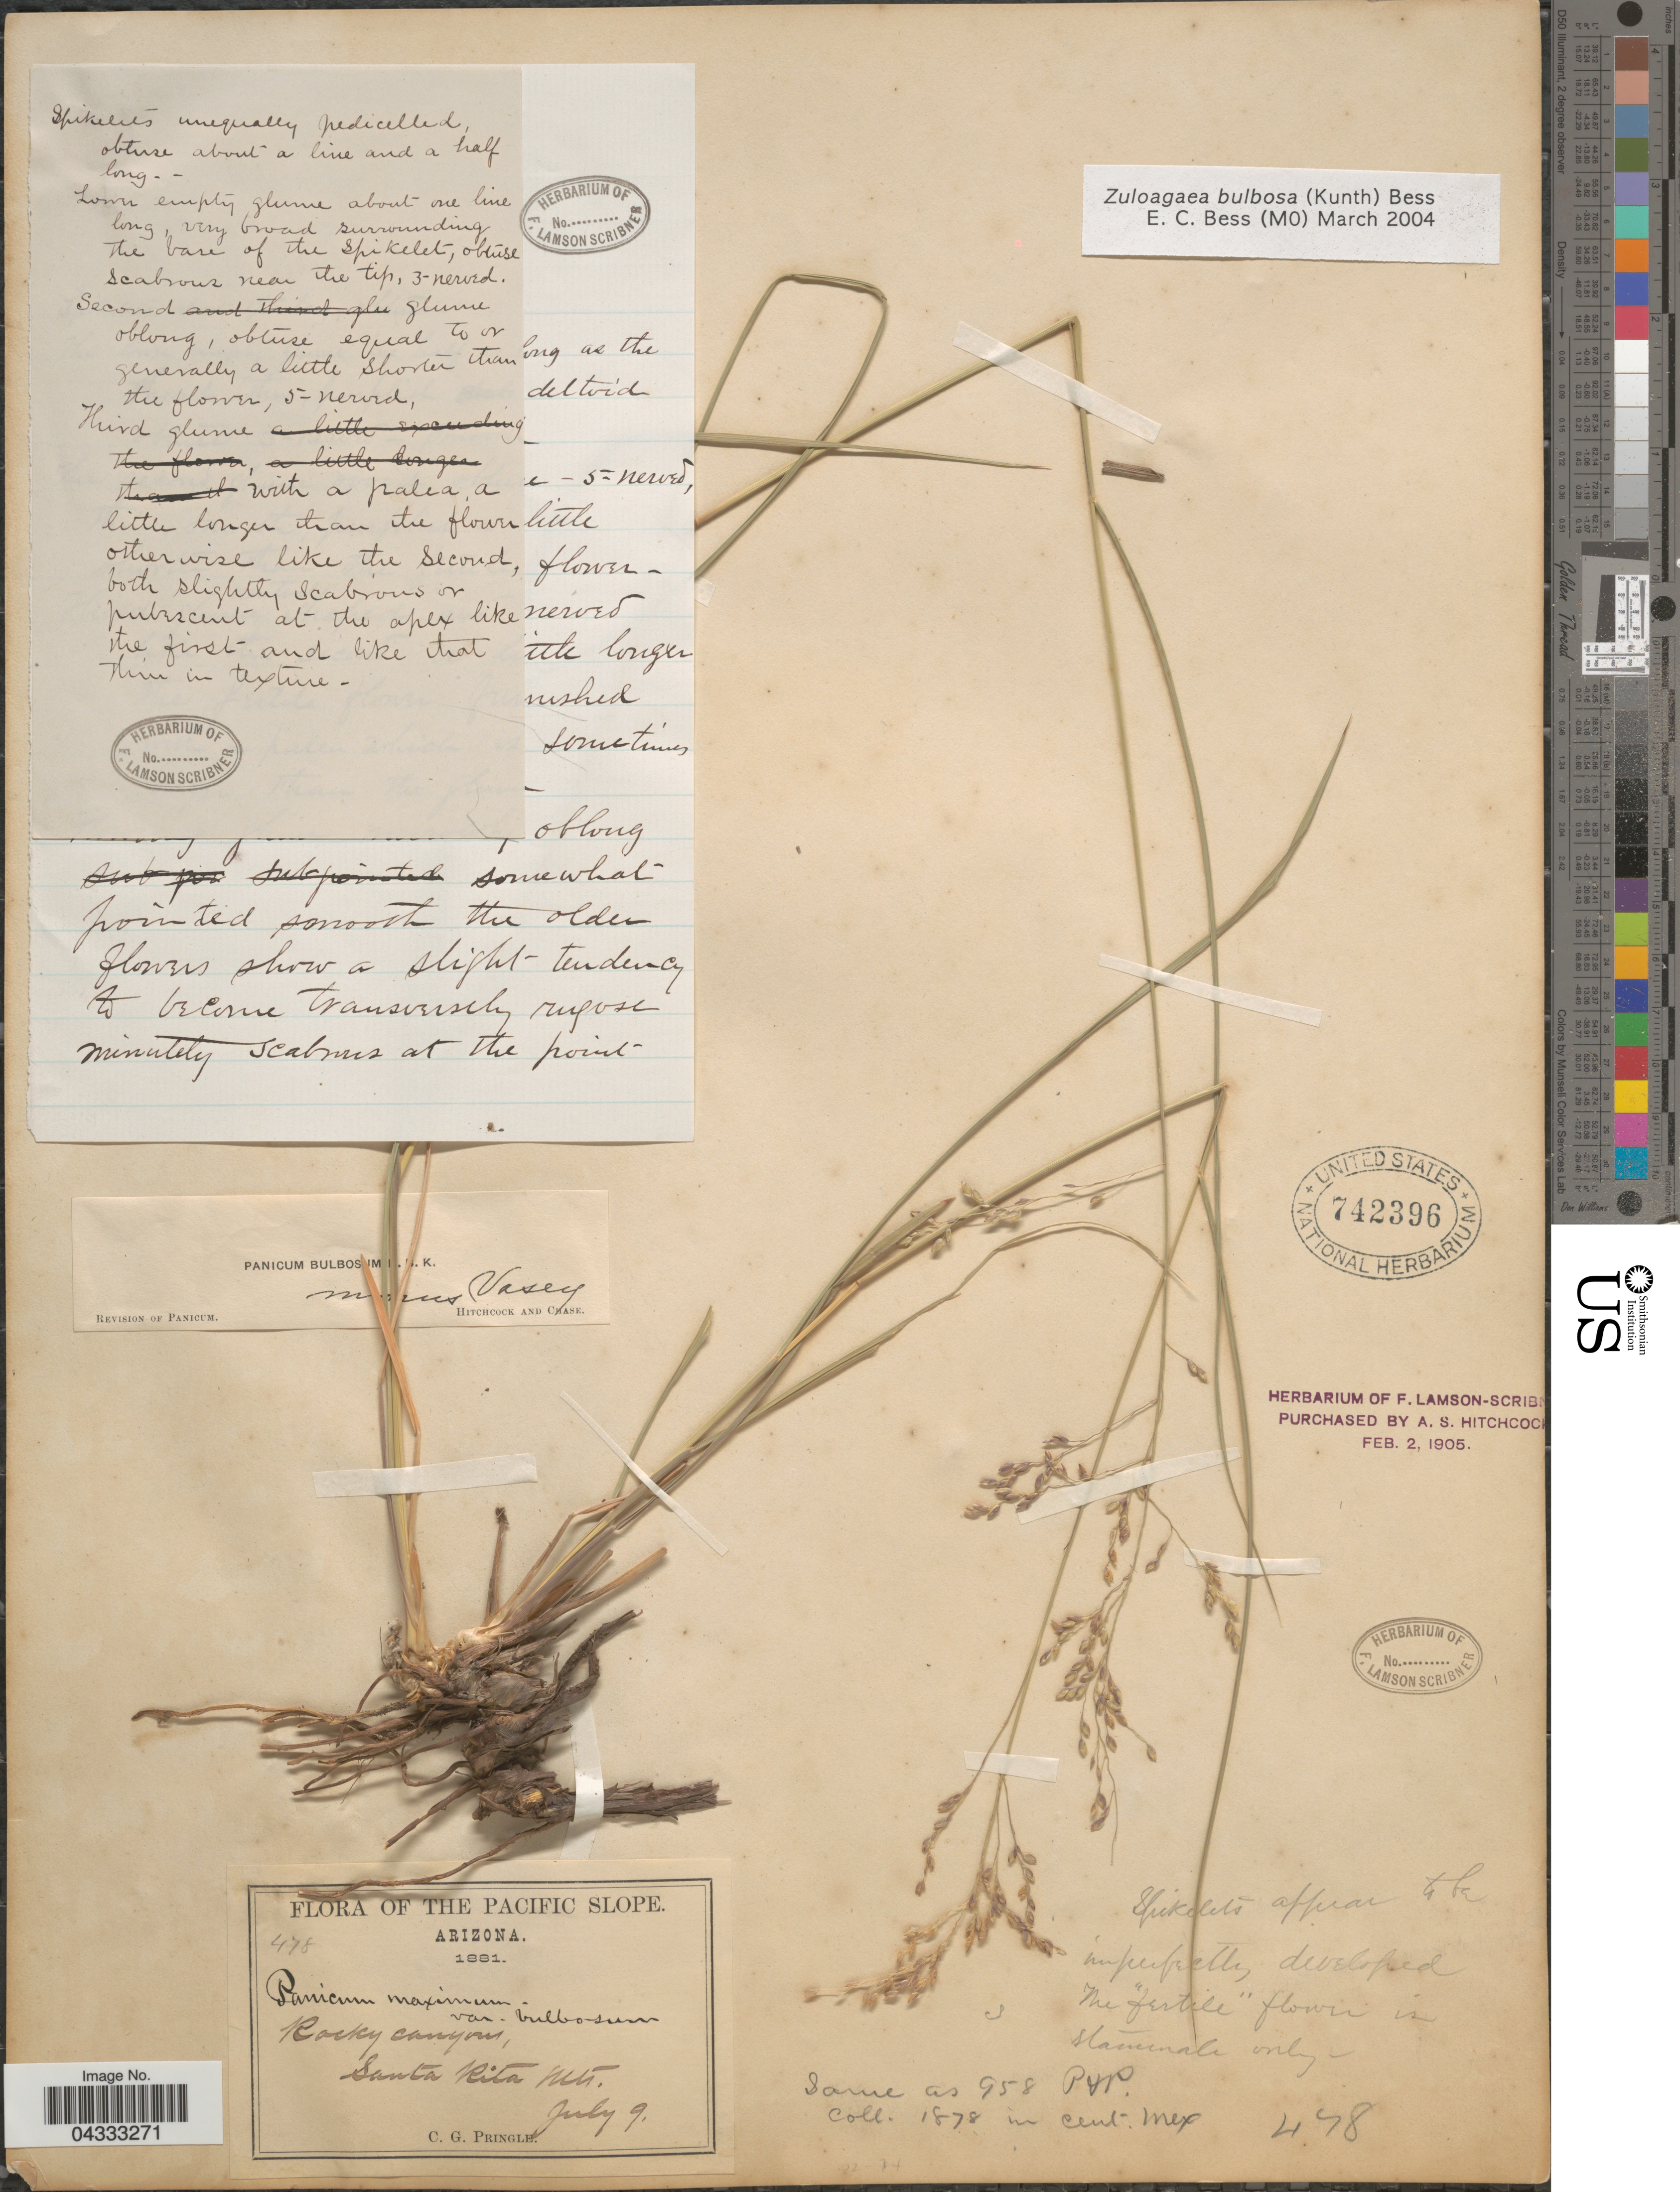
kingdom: Plantae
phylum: Tracheophyta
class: Liliopsida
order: Poales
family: Poaceae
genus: Zuloagaea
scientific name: Zuloagaea bulbosa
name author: (Kunth) E. Bess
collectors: C. G. Pringle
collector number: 478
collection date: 1881-07-09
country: United States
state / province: Arizona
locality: The Pacific Slope. Rocky canyons, Santa Rita Mts.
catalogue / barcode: US 742396